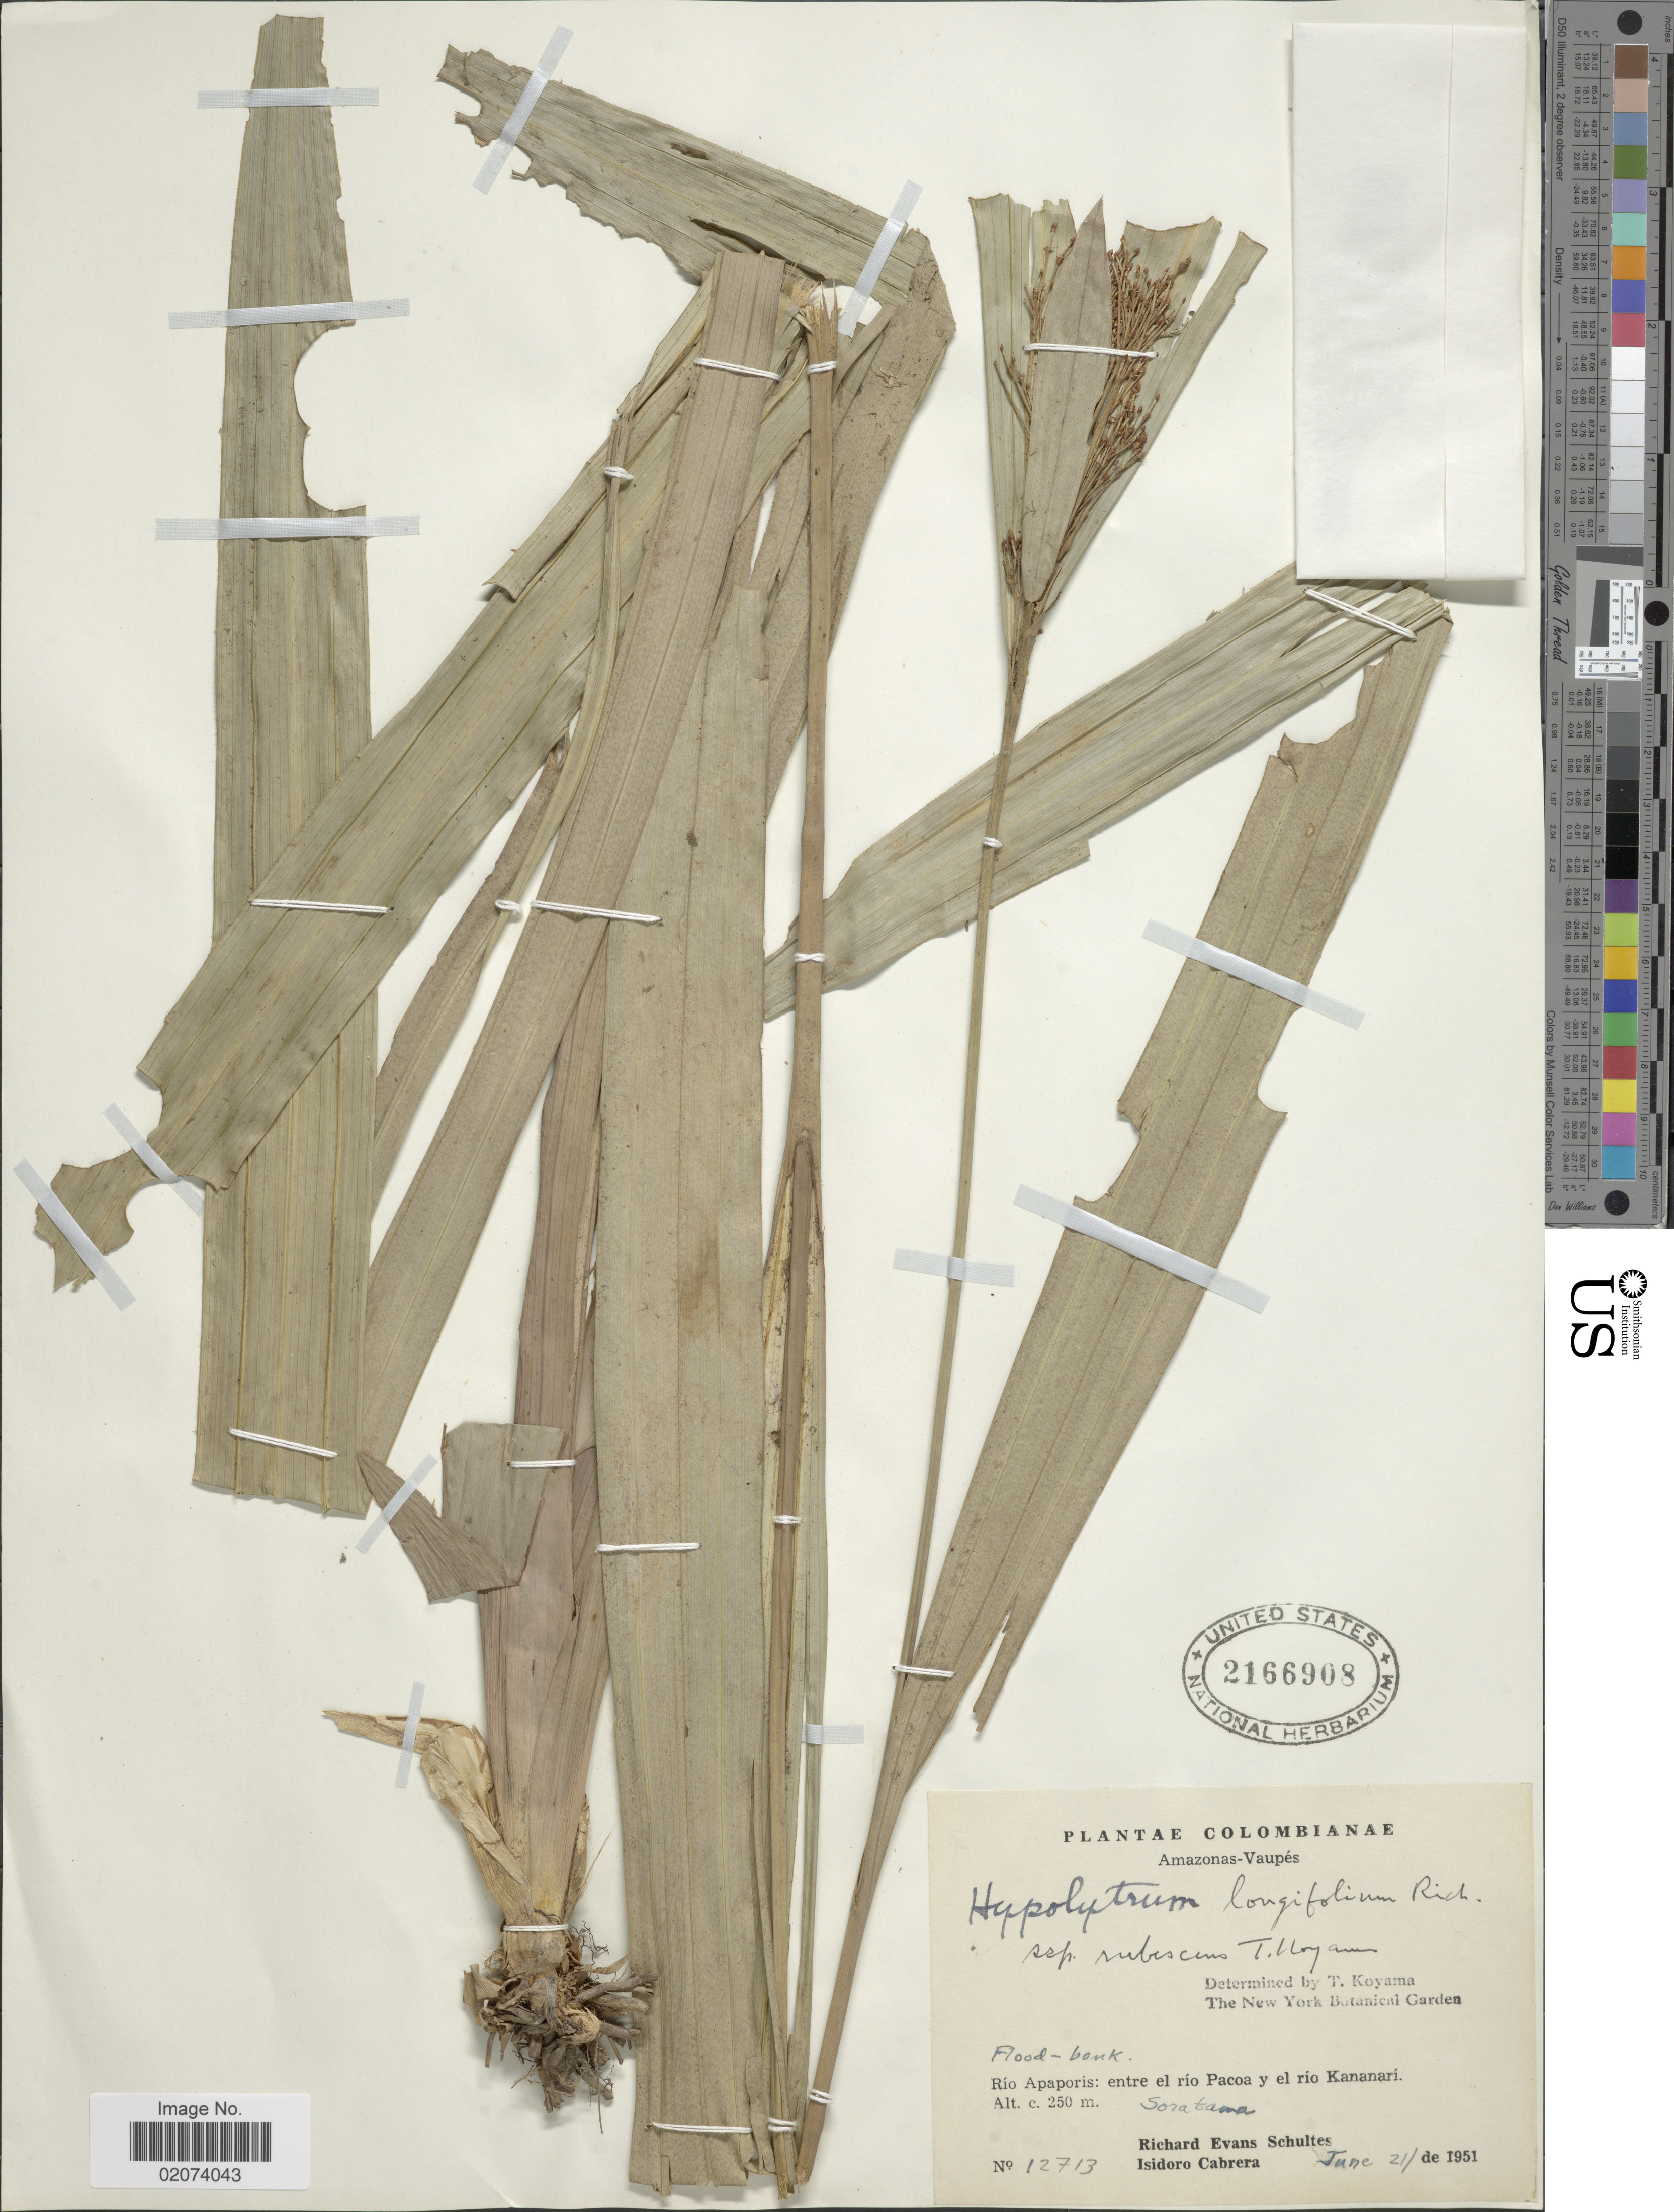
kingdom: Plantae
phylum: Tracheophyta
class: Liliopsida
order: Poales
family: Cyperaceae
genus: Hypolytrum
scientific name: Hypolytrum longifolium subsp. rubescens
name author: (Huber ex C.B. Clarke) T. Koyama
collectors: R. E. Schultes & I. Cabrera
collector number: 12713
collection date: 1951-06-21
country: Colombia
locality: Amazonas-Vaupes, Rio Apaporis, entre el rio Pacoa y el rio Kananari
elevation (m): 250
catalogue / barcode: US 2166908